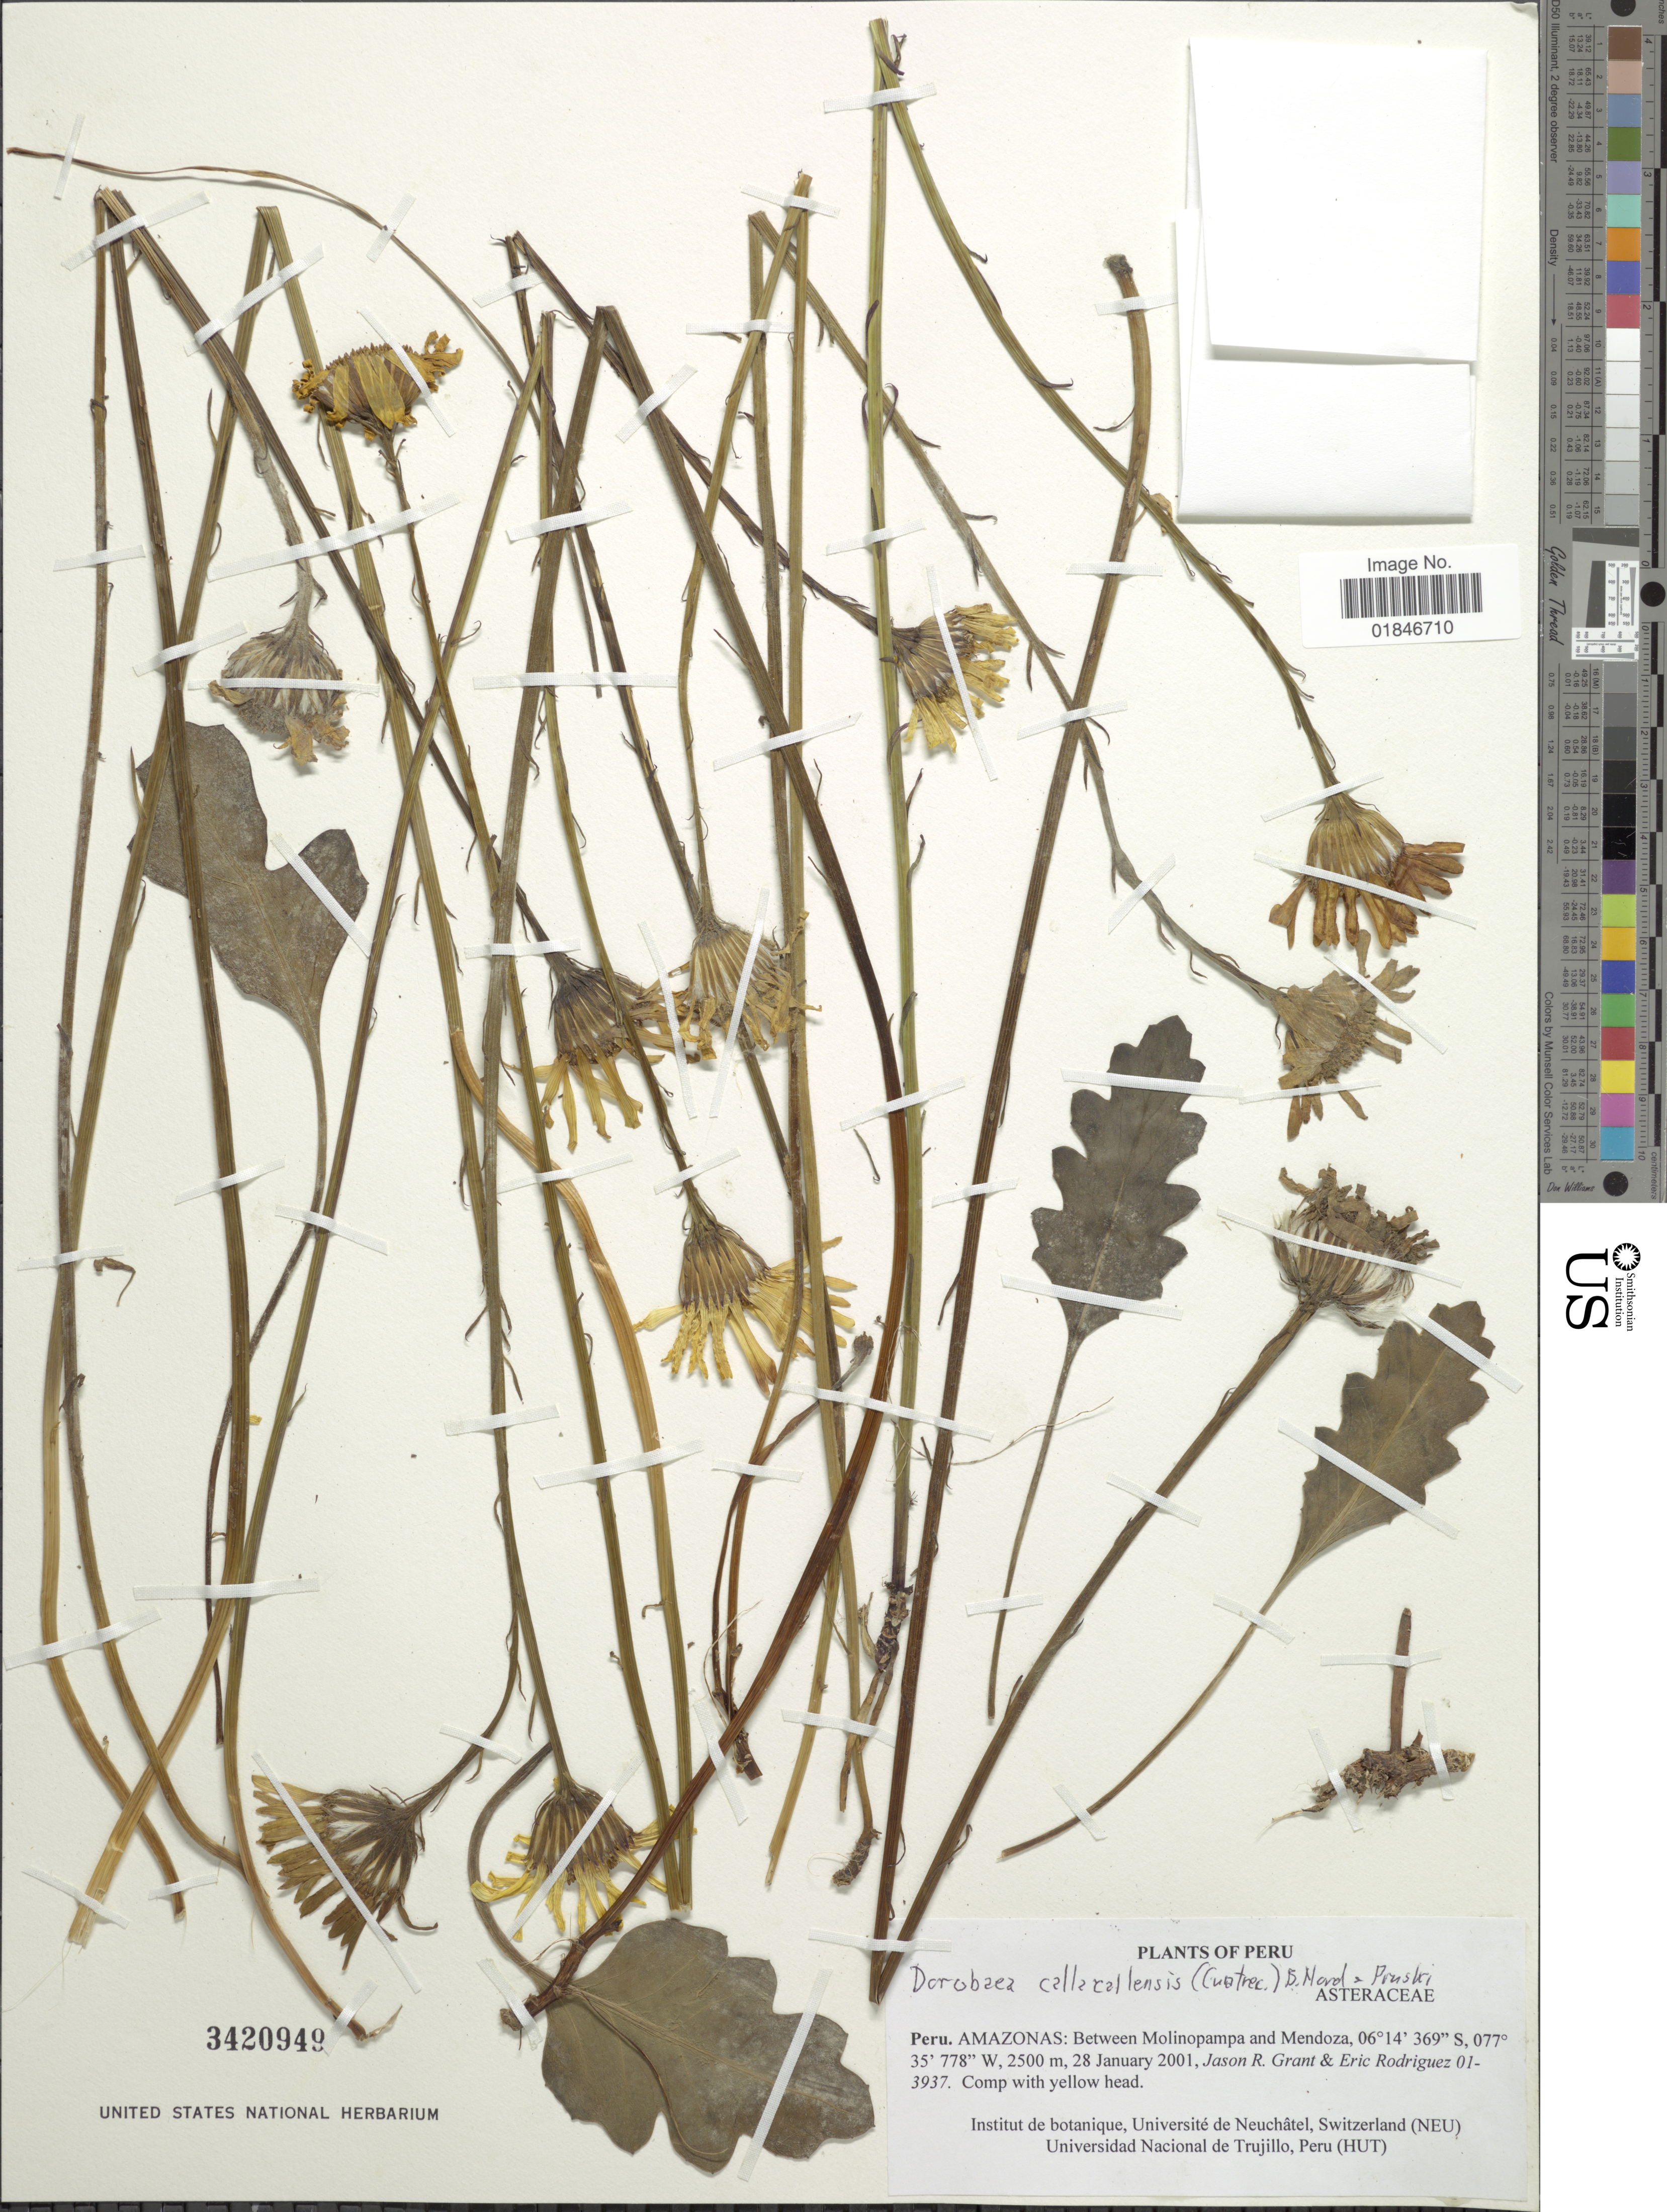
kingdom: Plantae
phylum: Tracheophyta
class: Magnoliopsida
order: Asterales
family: Asteraceae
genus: Dorobaea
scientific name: Dorobaea callacallensis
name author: (Cuatrec.) B. Nord. & Pruski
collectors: J. R. Grant & E. Rodriguez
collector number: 3937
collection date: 2001-01-28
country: Peru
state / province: Amazonas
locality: Peru. Amazonas:Between Molinopampa and Mendoza.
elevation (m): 2500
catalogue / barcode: US 3420949